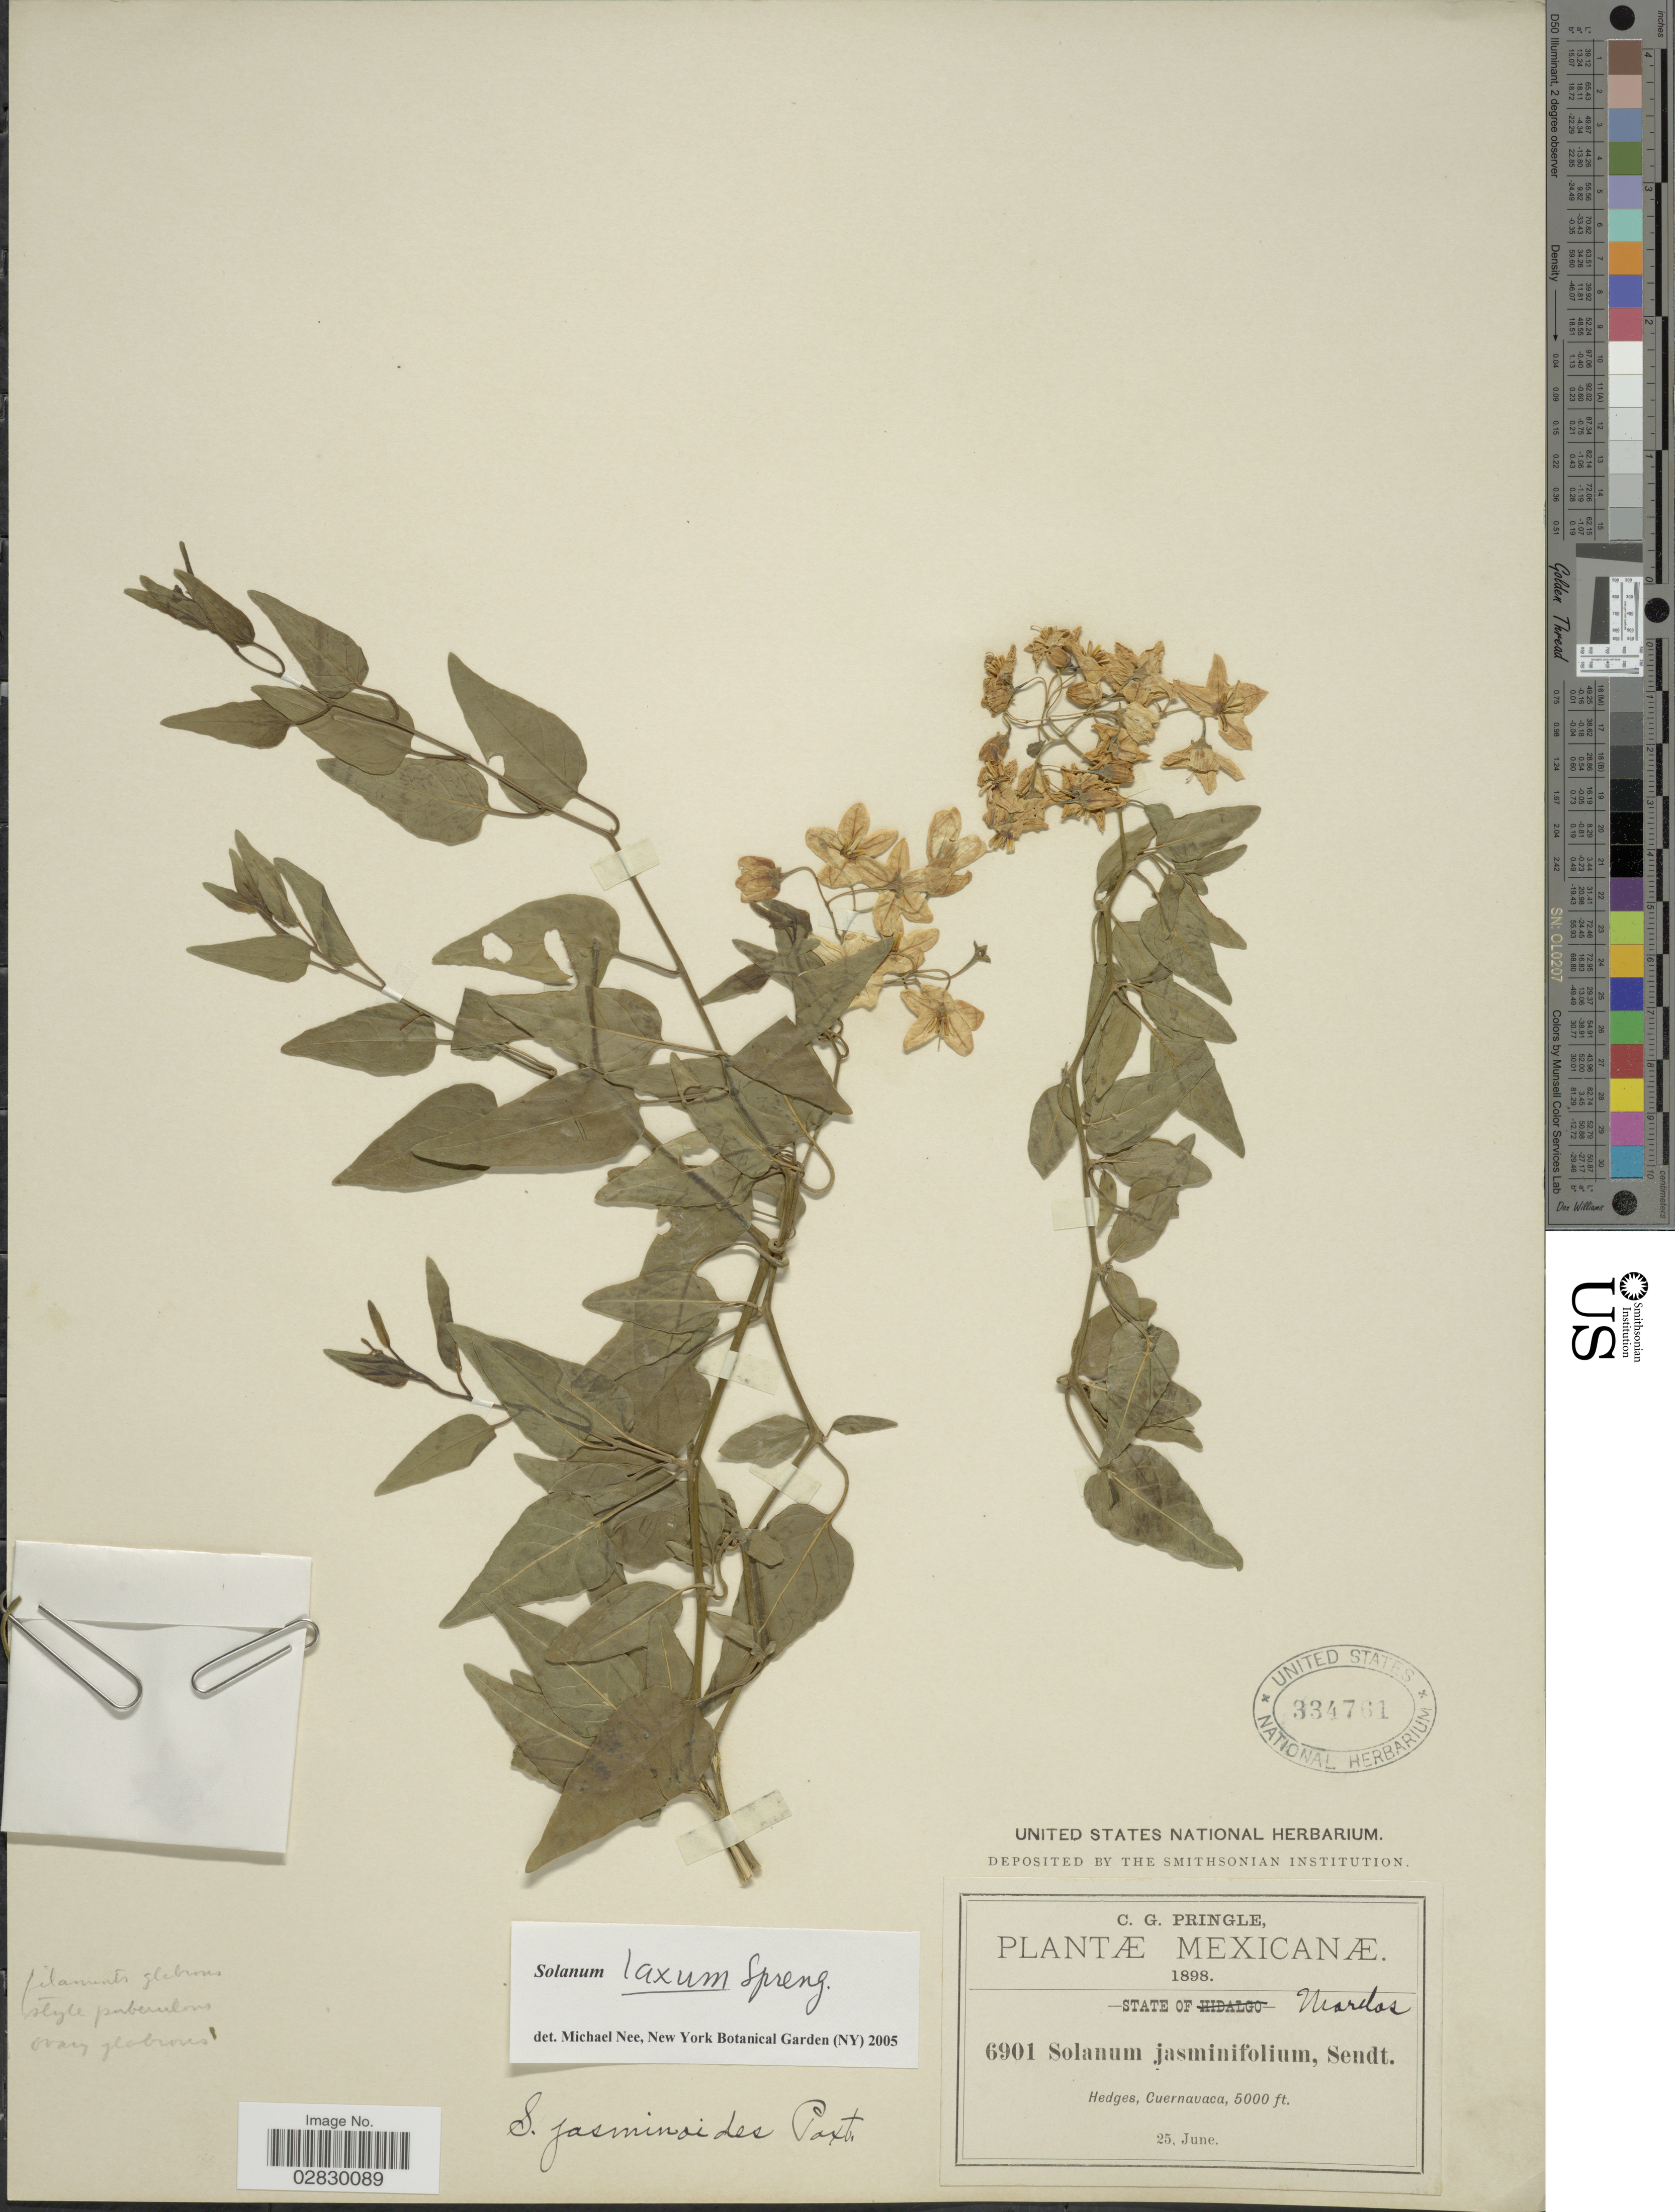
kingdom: Plantae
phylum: Tracheophyta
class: Magnoliopsida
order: Solanales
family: Solanaceae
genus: Solanum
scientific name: Solanum jasminoides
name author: Paxton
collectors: C. G. Pringle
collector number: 6901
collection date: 1898-06-25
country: Mexico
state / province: Morelos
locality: Hedges, Cuernavaca.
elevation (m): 1524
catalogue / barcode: US 334761